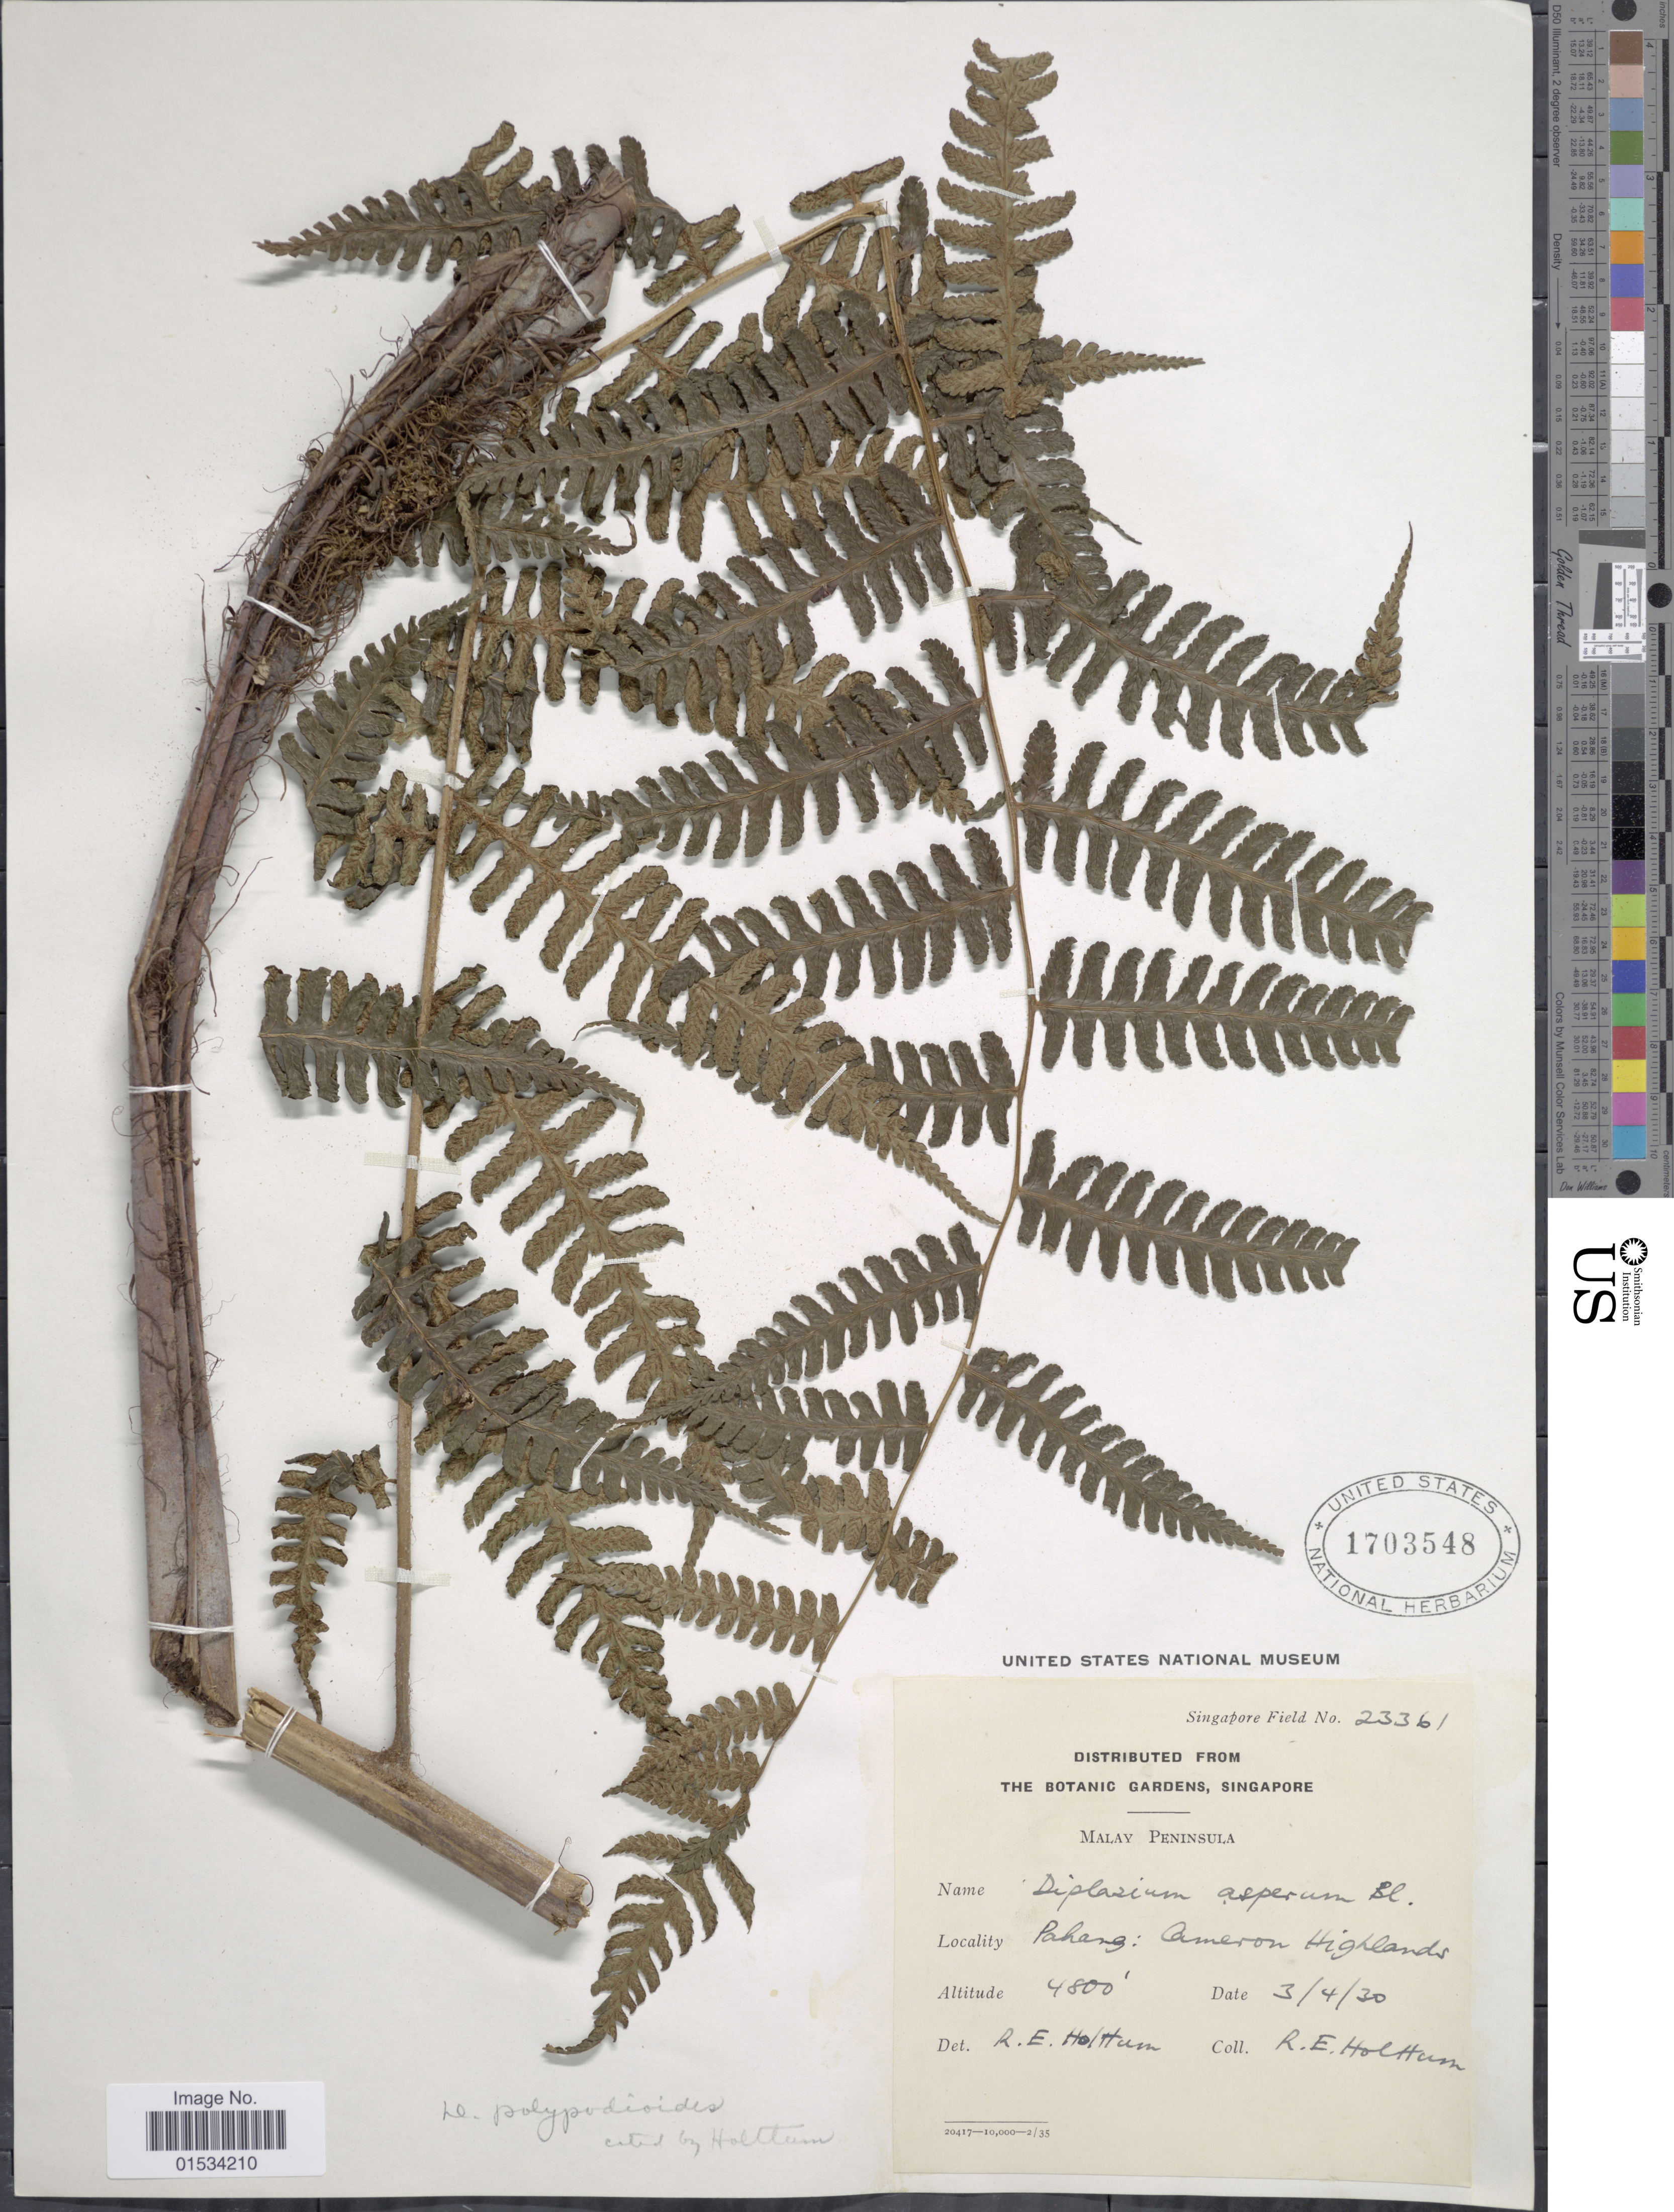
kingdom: Plantae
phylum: Tracheophyta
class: Polypodiopsida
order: Polypodiales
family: Athyriaceae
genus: Diplazium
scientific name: Diplazium polypodioides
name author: Blume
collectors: R. E. Holttum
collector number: Singapore Field 23361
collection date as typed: Transcribed d/m/y: 3/4/30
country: Malaysia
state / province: Pahang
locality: Ameron Highlands, Malay Peninsula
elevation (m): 1463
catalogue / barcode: US 1703548